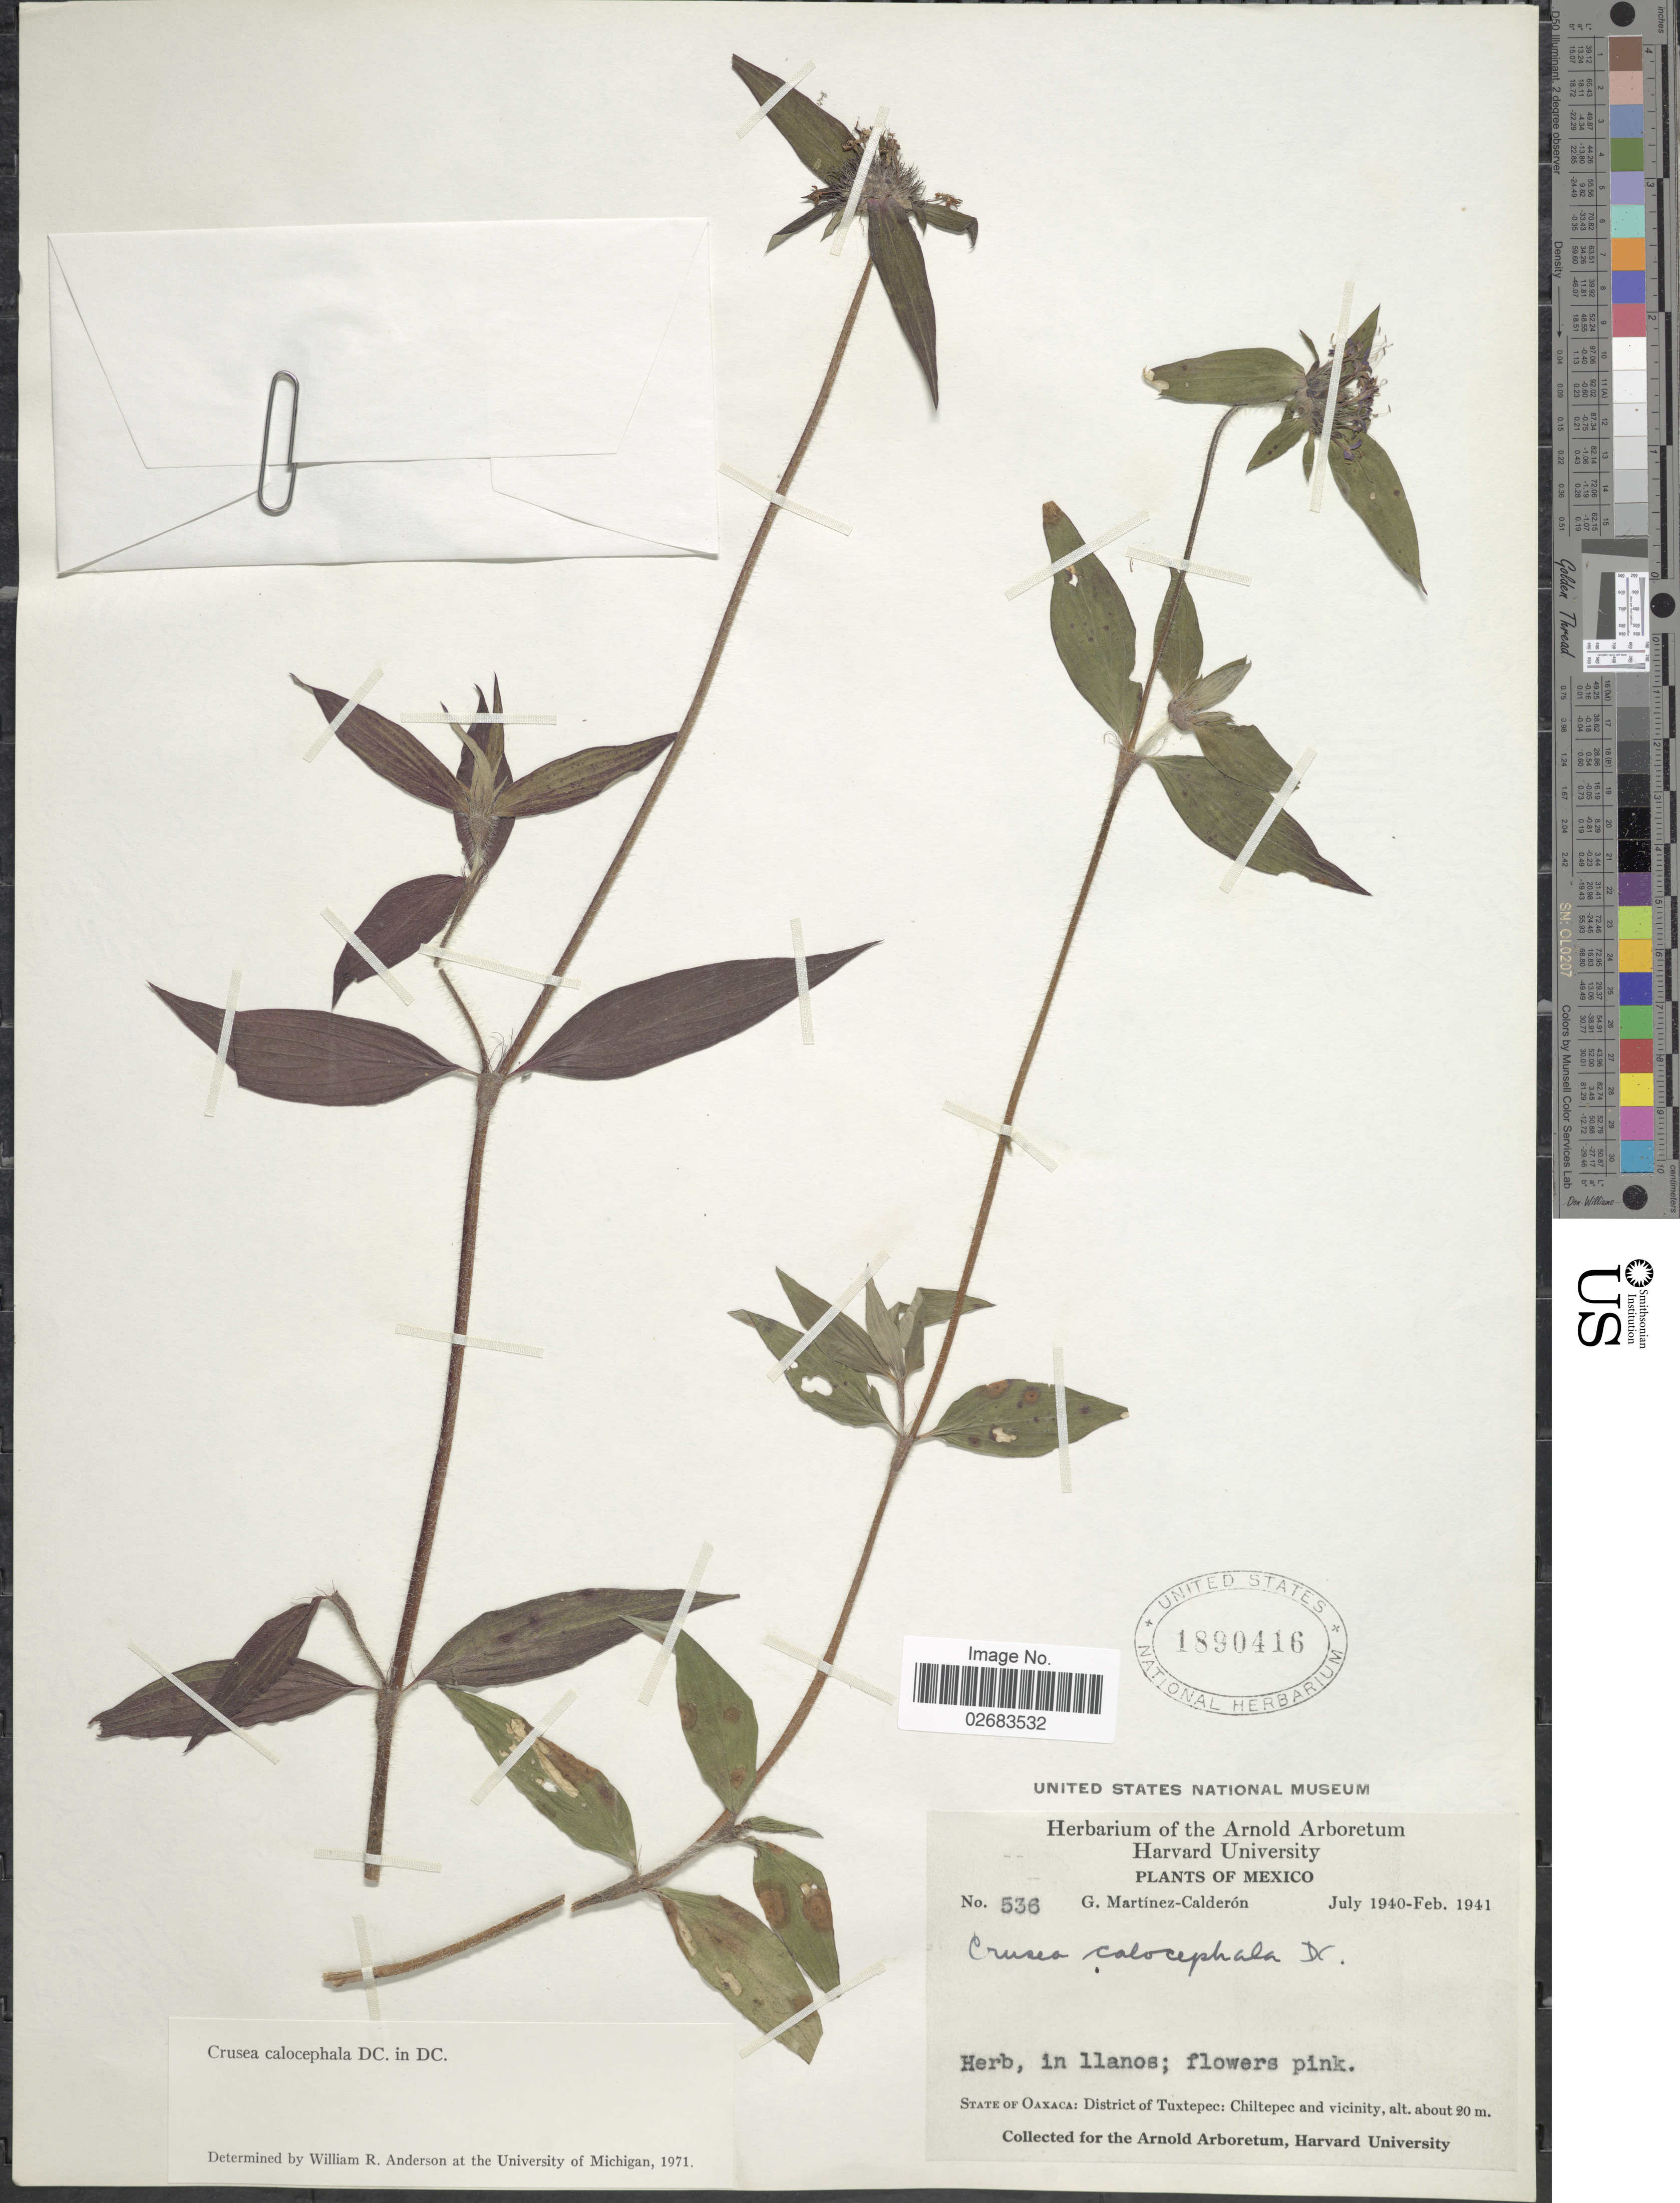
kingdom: Plantae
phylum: Tracheophyta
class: Magnoliopsida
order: Gentianales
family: Rubiaceae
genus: Crusea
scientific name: Crusea calocephala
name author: DC.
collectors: G. Martinez-C.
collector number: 5236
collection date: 1940-07/1941-02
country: Mexico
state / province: Oaxaca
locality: District of Tuxtepec: Chiltepec and vicinity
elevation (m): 20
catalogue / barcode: US 1890416